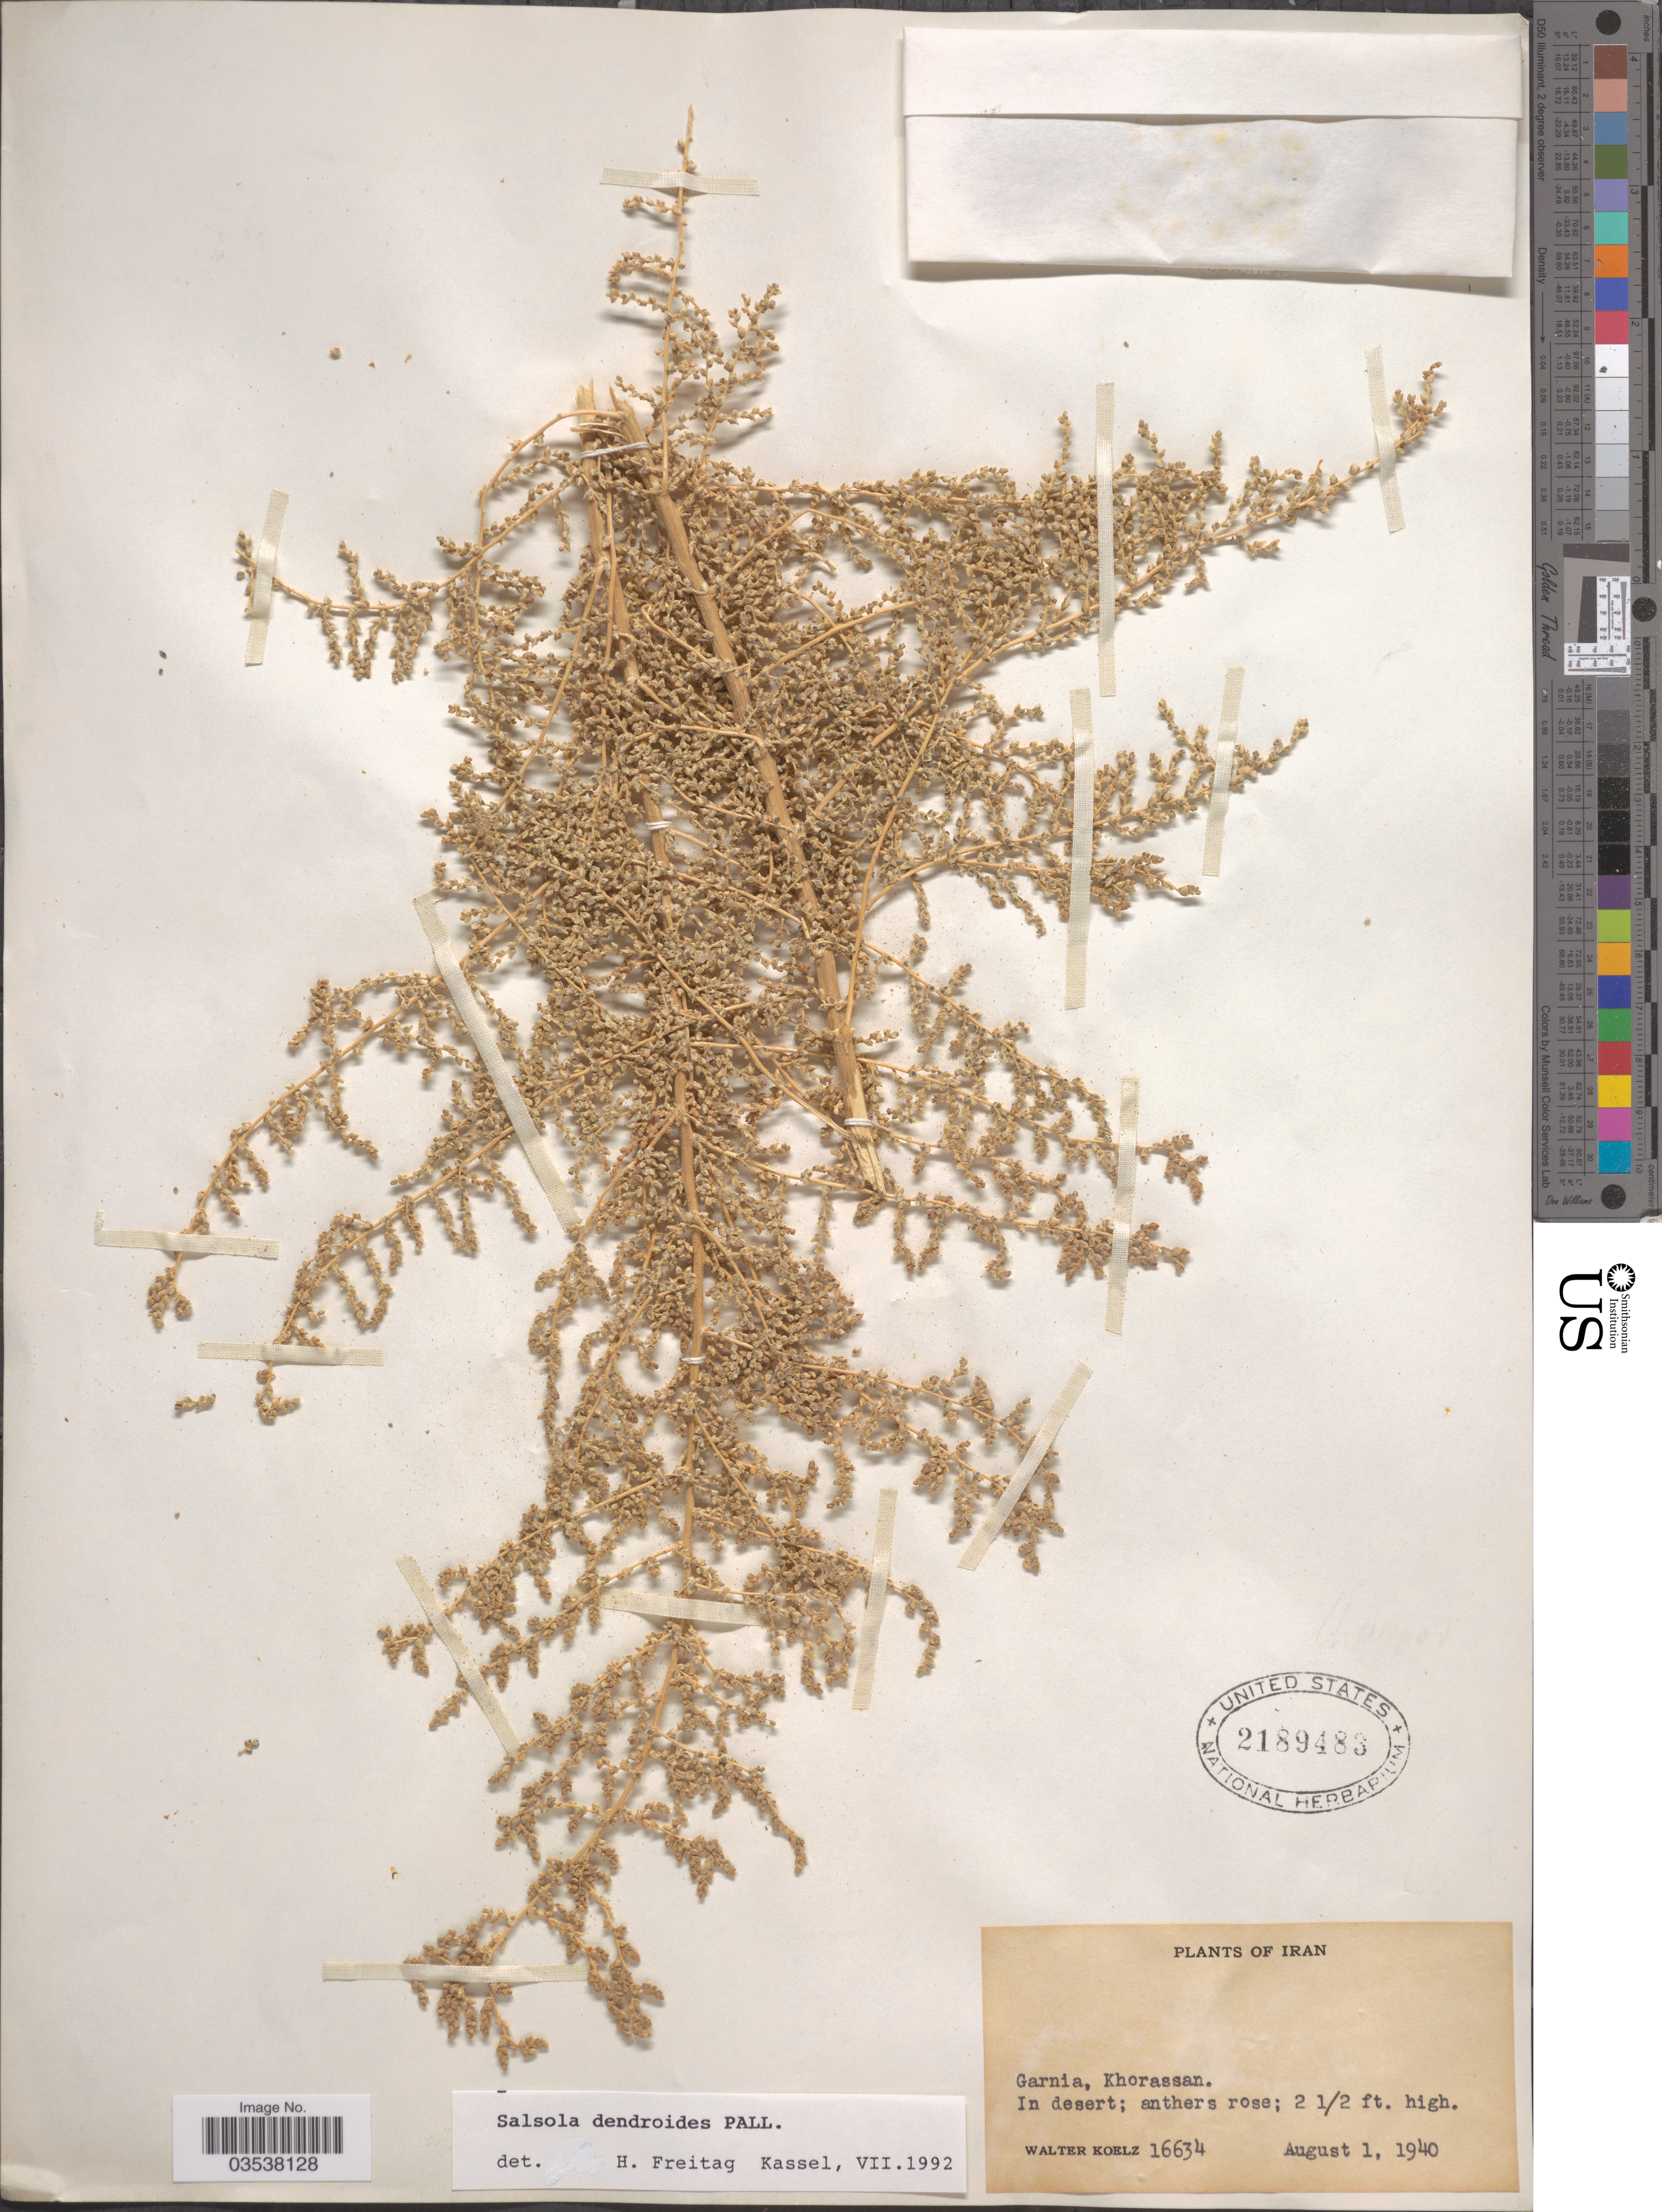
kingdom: Plantae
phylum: Tracheophyta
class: Magnoliopsida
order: Caryophyllales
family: Amaranthaceae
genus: Caroxylon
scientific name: Caroxylon dendroides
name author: (Pall.) Tzvelev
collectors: W. N. Koelz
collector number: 16634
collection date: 1940-08-01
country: Iran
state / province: Khorasan [obsolete]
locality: Garnia.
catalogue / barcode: US 2189483